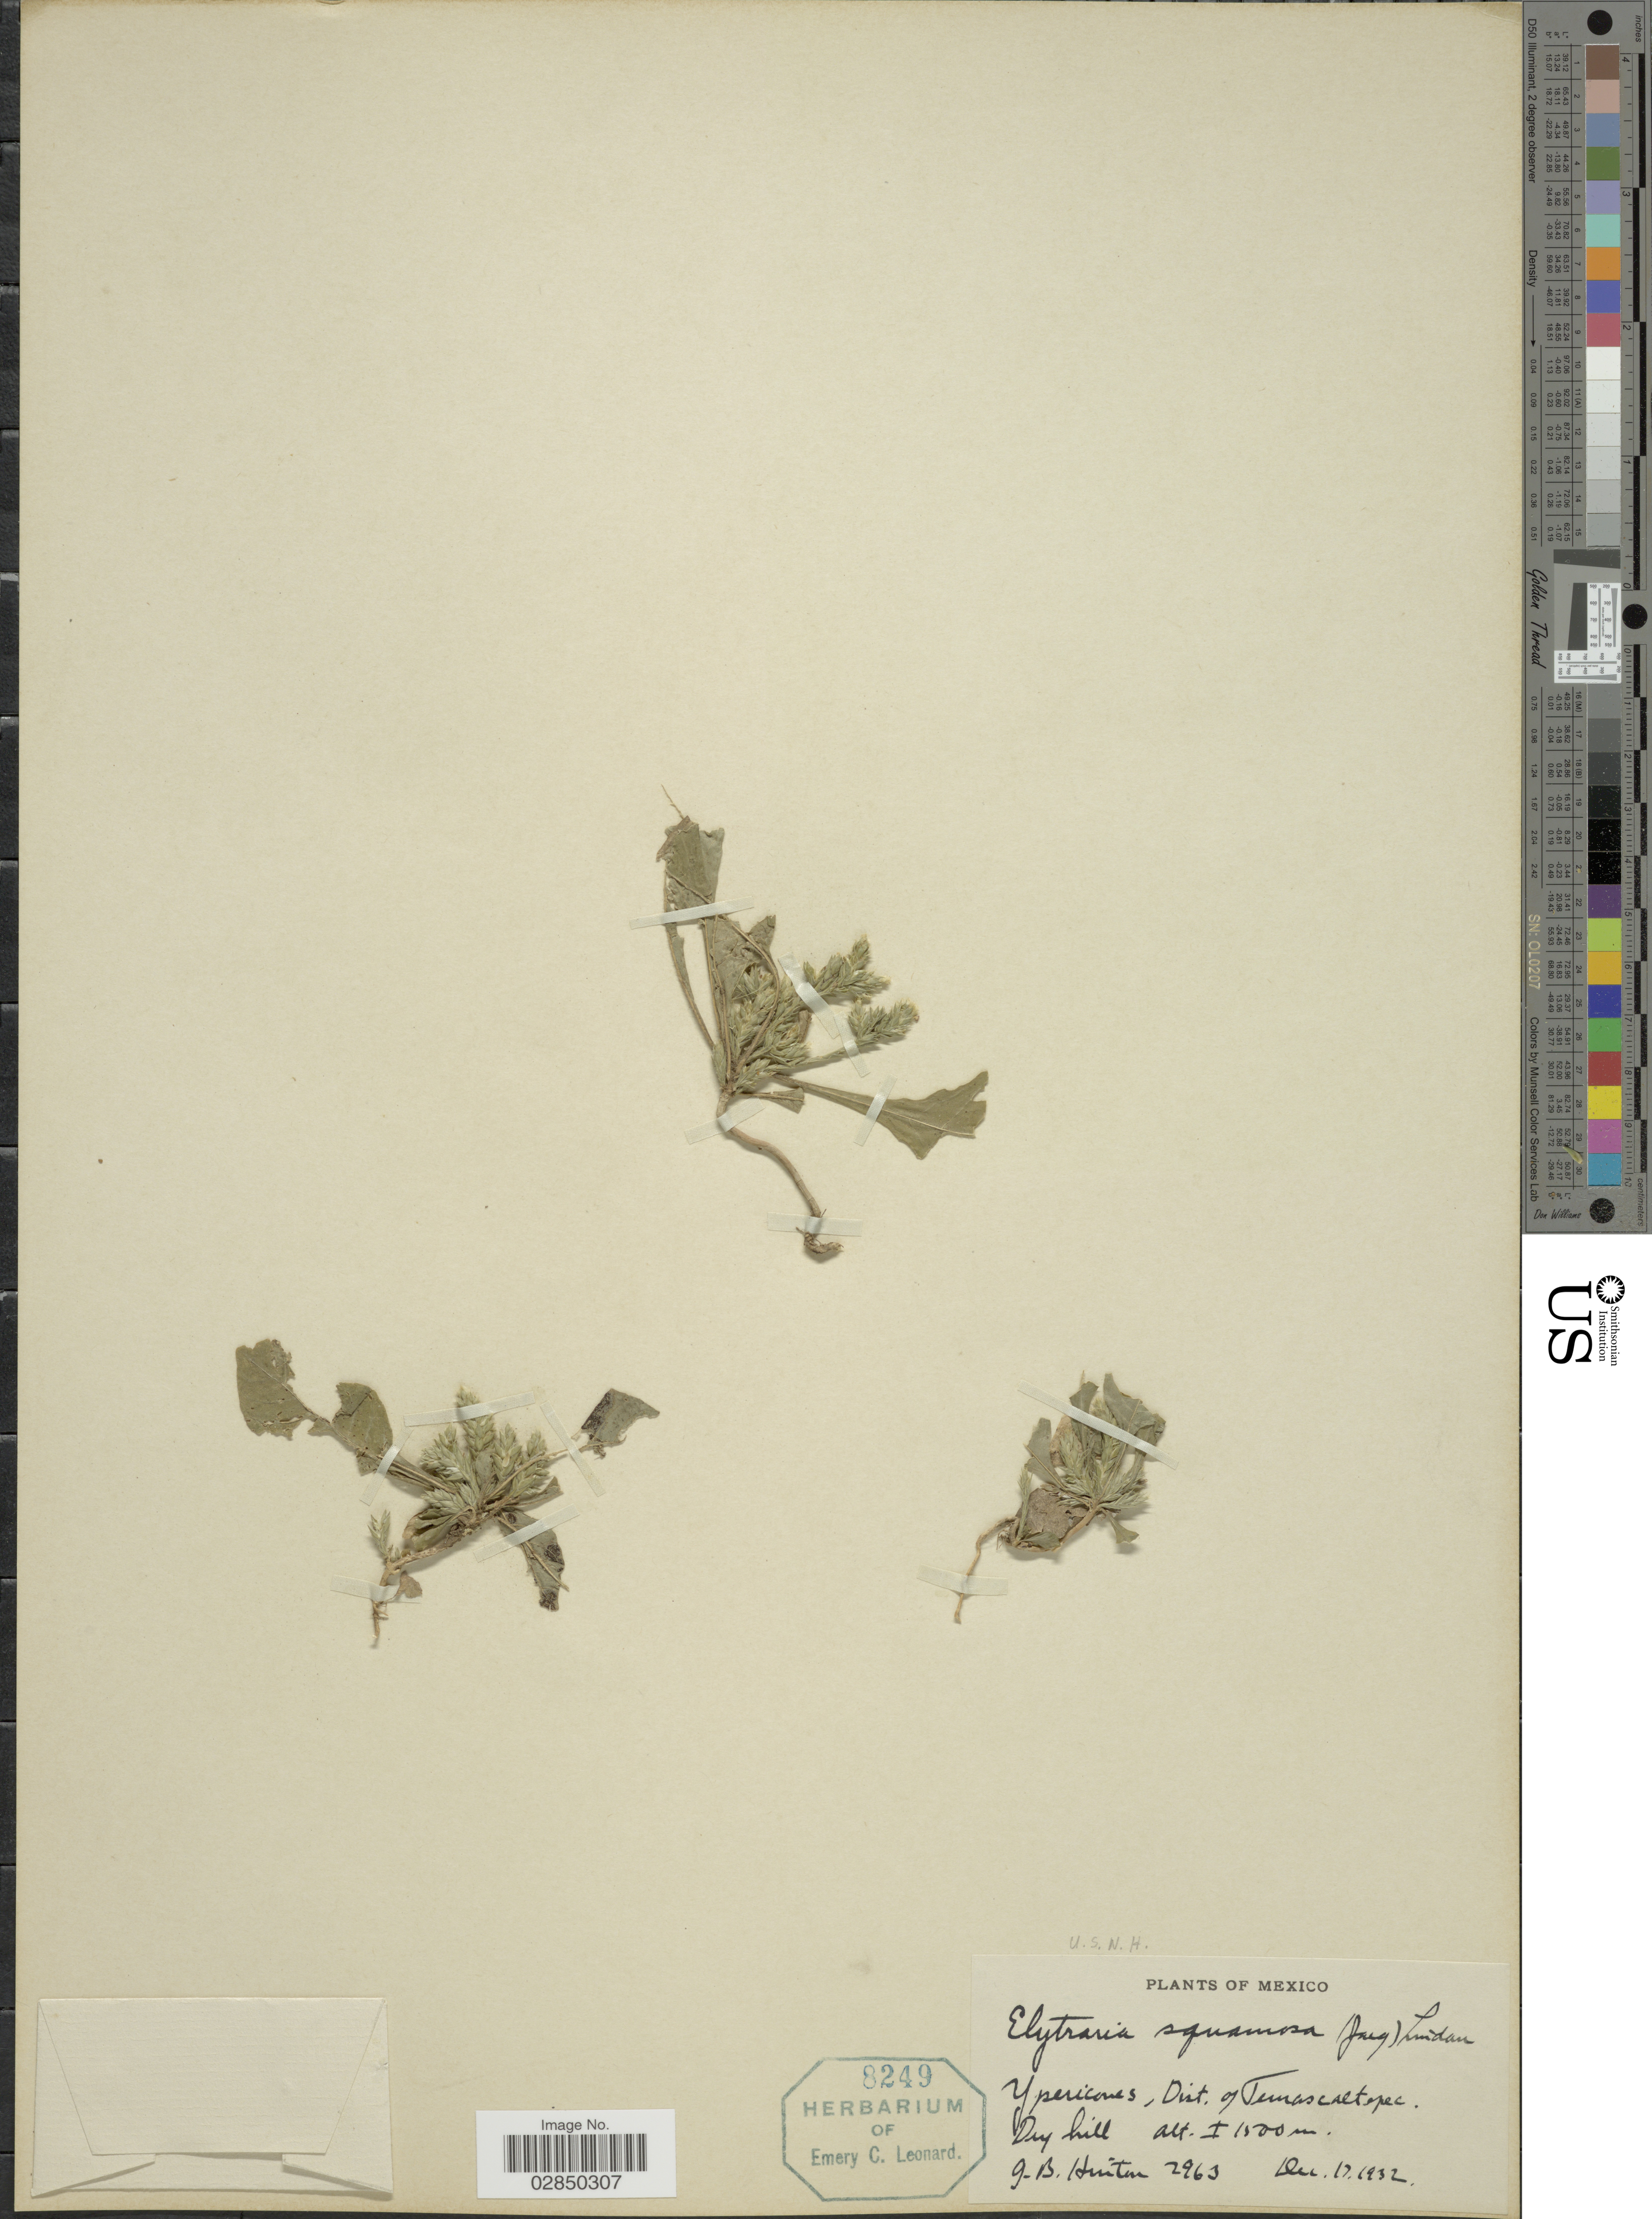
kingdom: Plantae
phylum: Tracheophyta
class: Magnoliopsida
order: Lamiales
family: Acanthaceae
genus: Elytraria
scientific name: Elytraria imbricata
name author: (Vahl) Pers.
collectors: G. B. Hinton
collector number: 2963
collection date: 1932-12-17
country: Mexico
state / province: México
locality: Ypericones, Dist. of Temascaltepec.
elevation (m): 1500